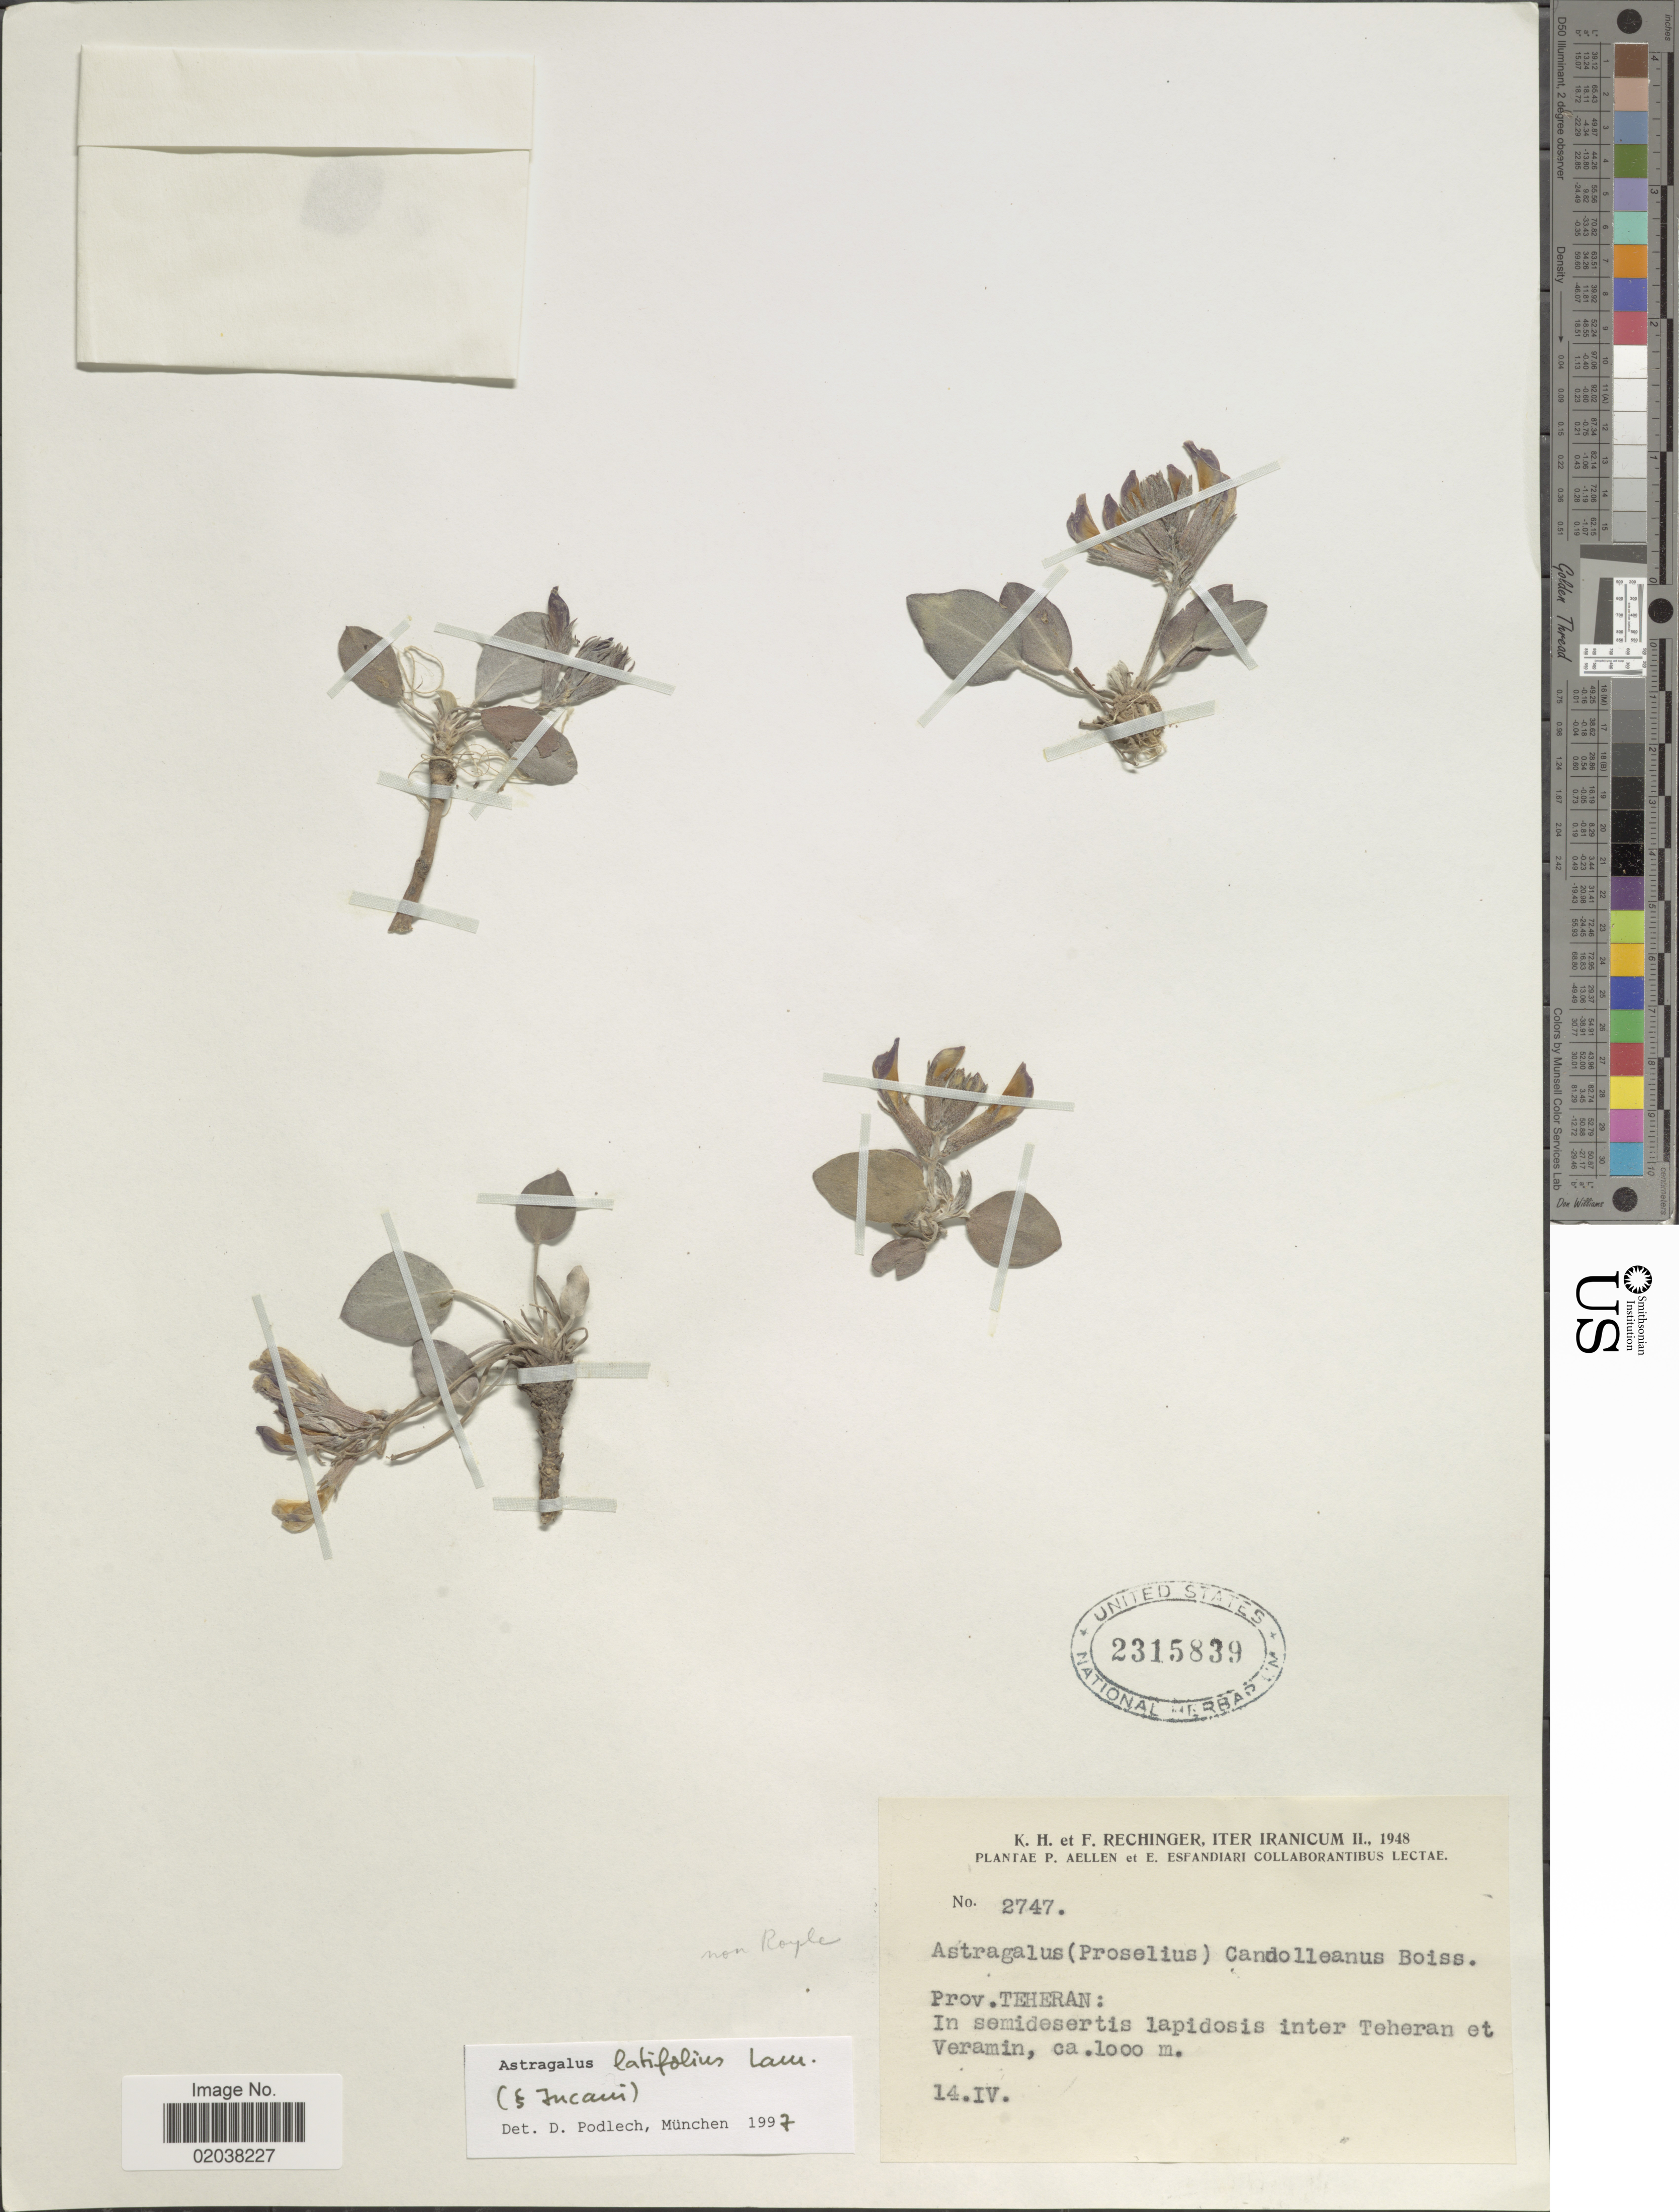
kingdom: Plantae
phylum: Tracheophyta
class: Magnoliopsida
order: Fabales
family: Fabaceae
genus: Astragalus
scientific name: Astragalus latifolius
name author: Lam.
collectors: K. H. Rechinger, F. Rechinger, P. Aellen & E. Esfandiari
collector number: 2747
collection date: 1948-04-14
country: Iran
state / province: Tehran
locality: Prov. Teheran: in semidesertis lapidosis inter Teheran et Veramin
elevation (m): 1000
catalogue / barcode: US 2315839